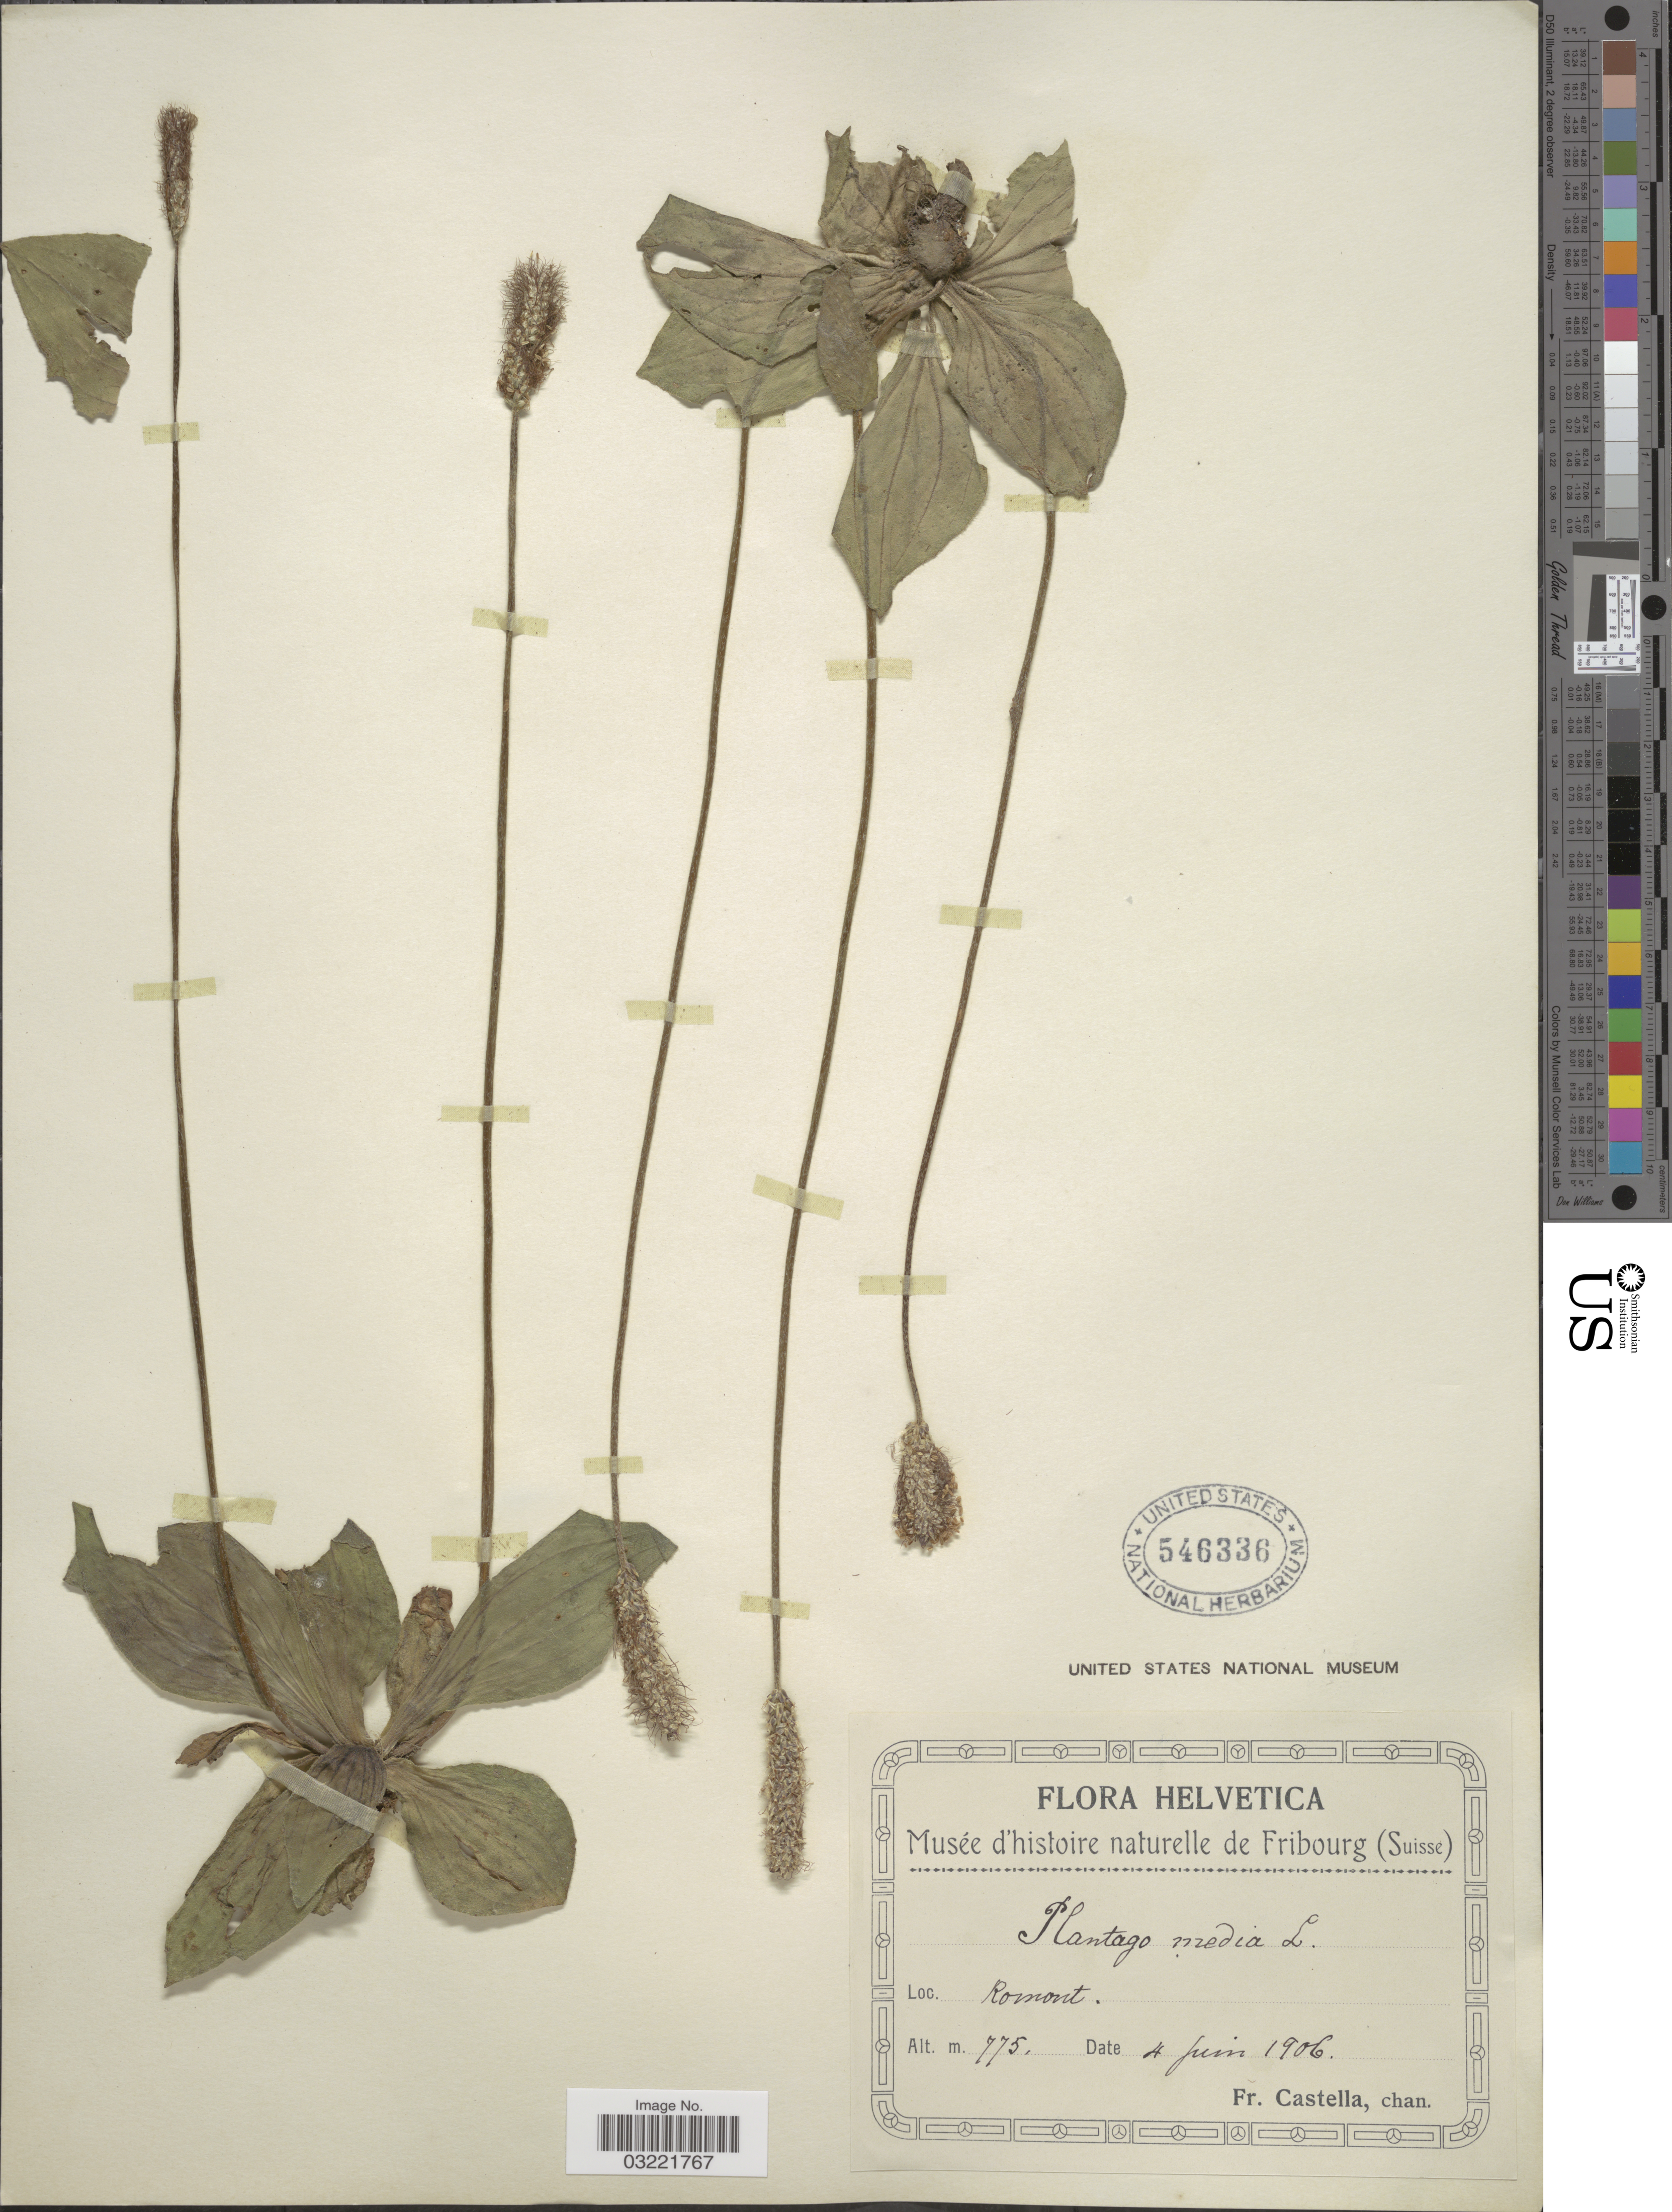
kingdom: Plantae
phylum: Tracheophyta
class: Magnoliopsida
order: Lamiales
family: Plantaginaceae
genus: Plantago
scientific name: Plantago media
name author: L.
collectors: Fr. Castella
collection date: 1906-06-04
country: Switzerland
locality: Helvetica. Romont.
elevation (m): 775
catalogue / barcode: US 546336